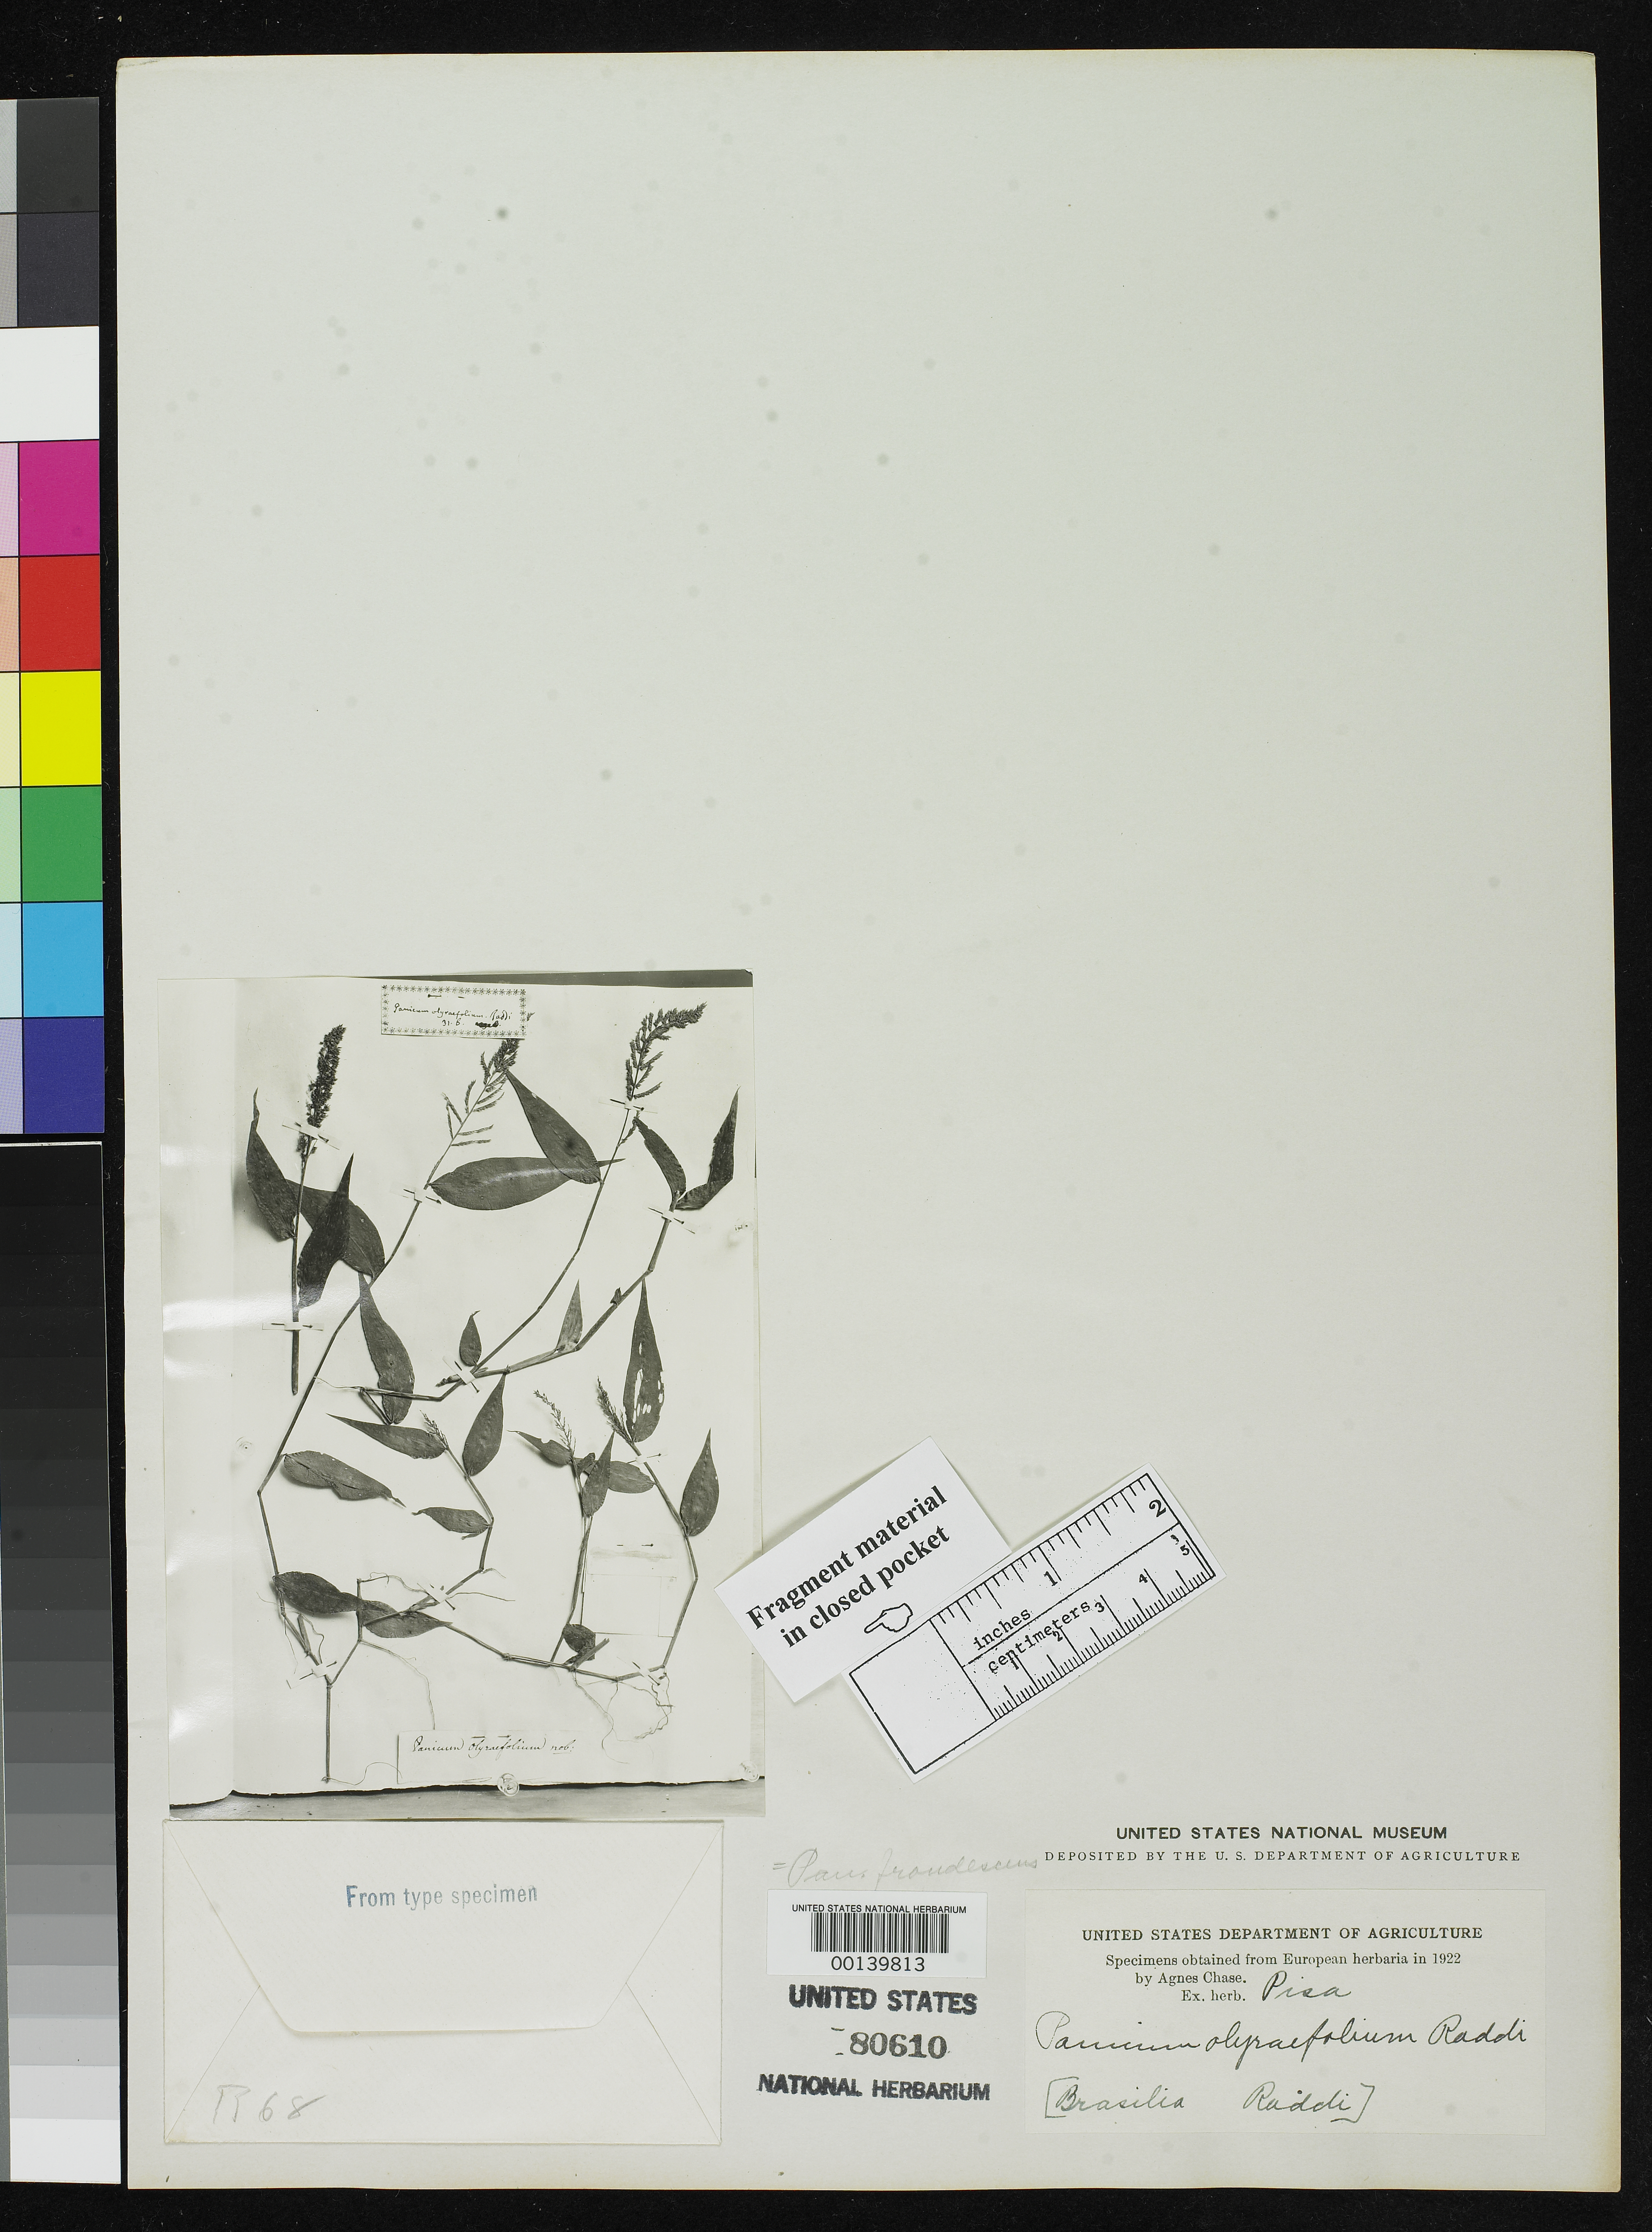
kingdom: Plantae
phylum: Tracheophyta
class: Liliopsida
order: Poales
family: Poaceae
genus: Panicum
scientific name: Panicum olyraefolium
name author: Raddi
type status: Type Fragment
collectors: G. Raddi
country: Brazil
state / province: Rio de Janeiro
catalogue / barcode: US 80610